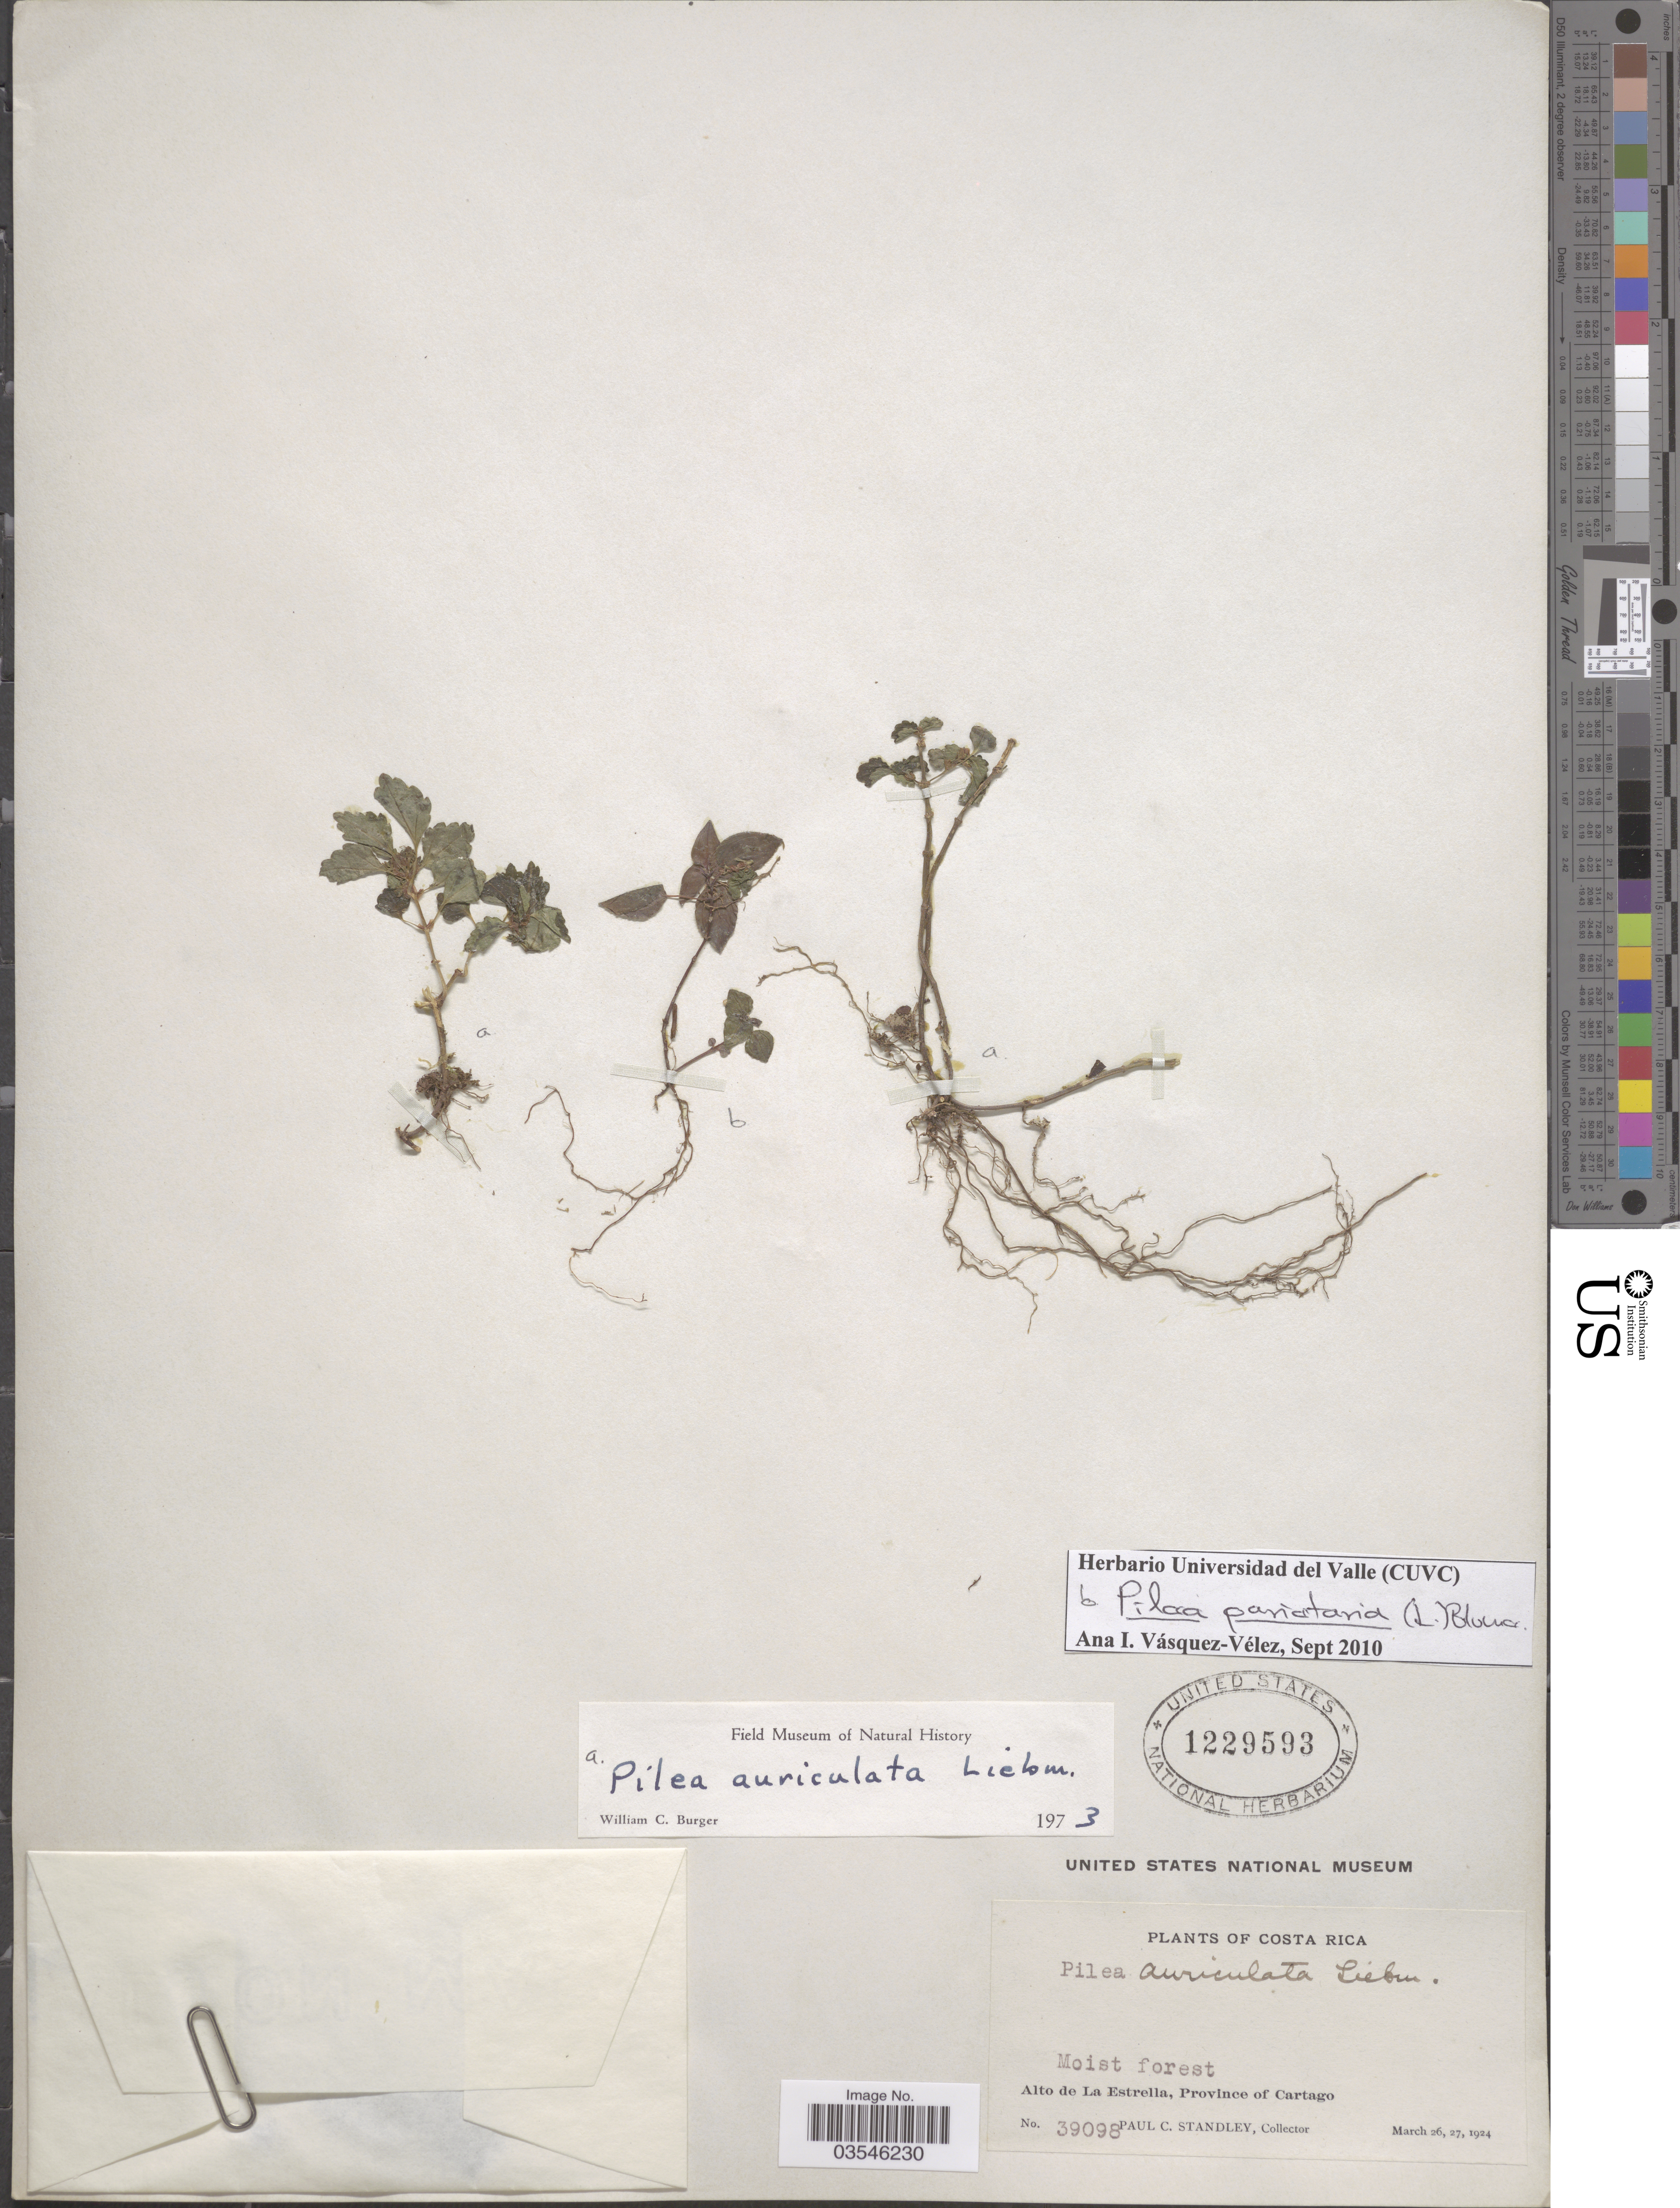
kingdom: Plantae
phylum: Tracheophyta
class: Magnoliopsida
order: Rosales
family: Urticaceae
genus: Pilea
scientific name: Pilea parietaria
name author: (L.) Blume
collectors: P. C. Standley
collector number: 39098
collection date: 1924-03-26/1924-03-27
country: Costa Rica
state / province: Cartago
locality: Alto de La Estrella, Province of Cartago.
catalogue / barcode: US 1229593